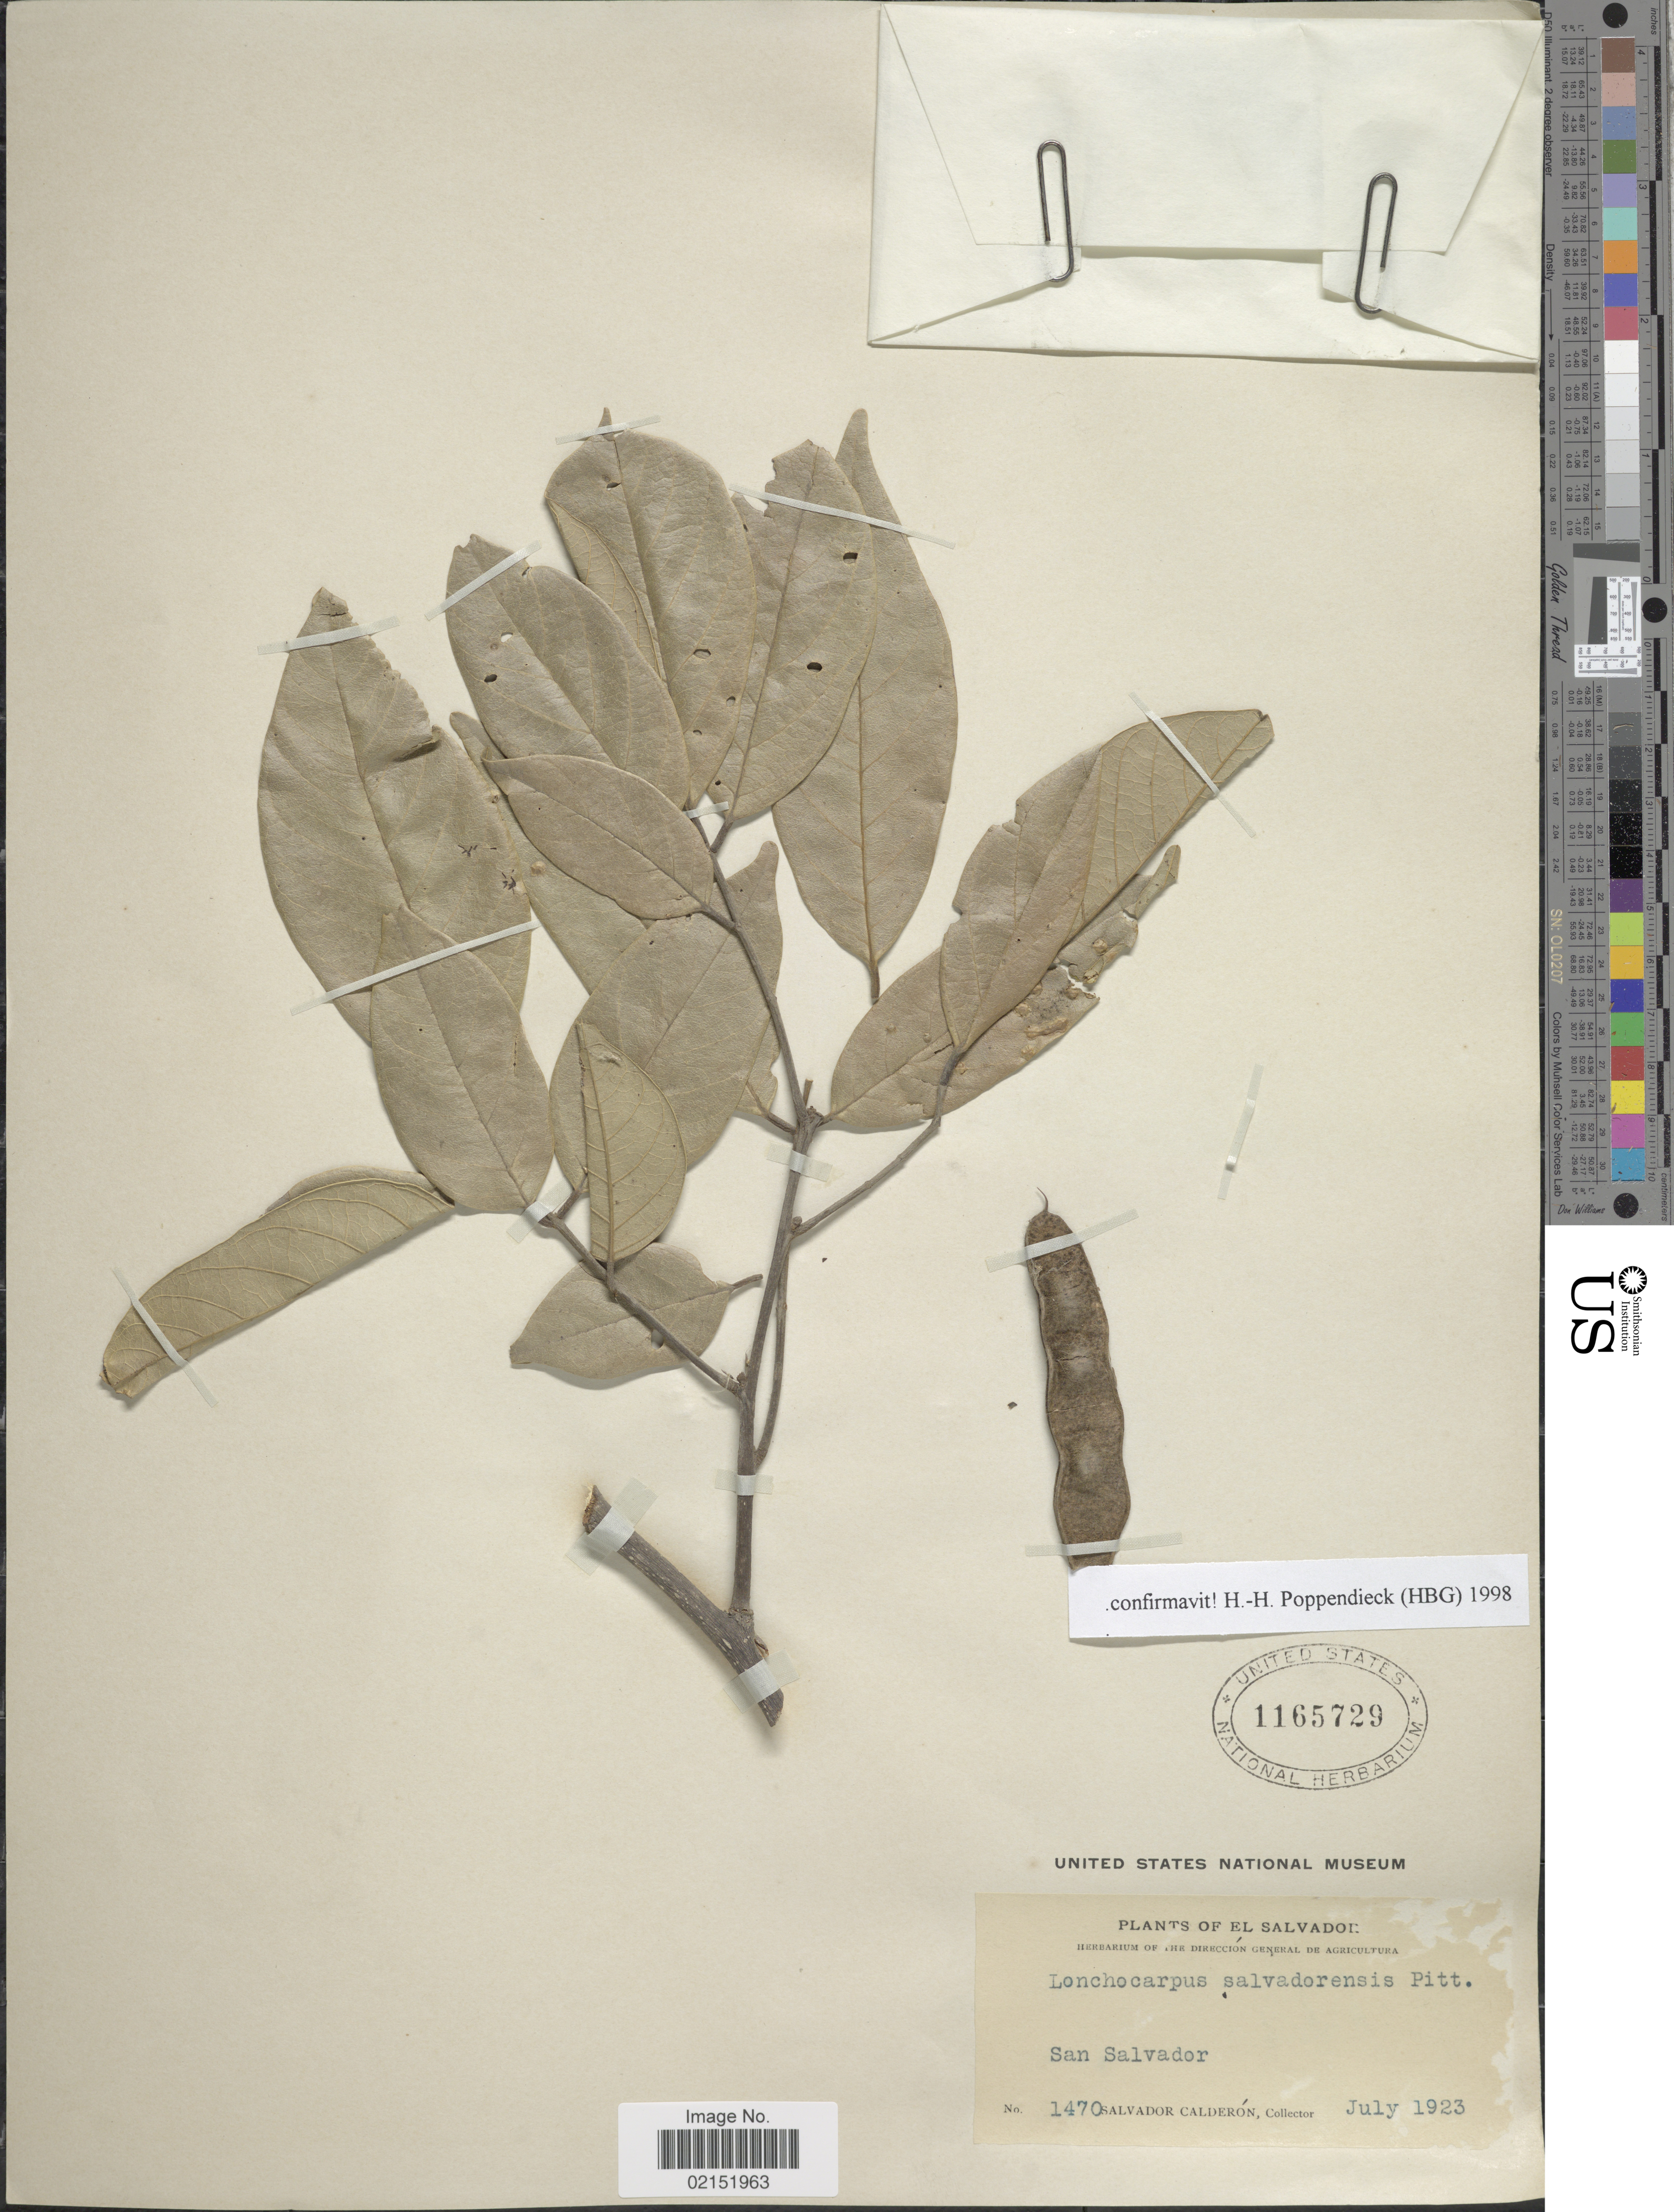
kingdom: Plantae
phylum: Tracheophyta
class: Magnoliopsida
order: Fabales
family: Fabaceae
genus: Lonchocarpus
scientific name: Lonchocarpus salvadorensis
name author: Pittier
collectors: S. Calderón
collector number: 1470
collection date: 1923-07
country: El Salvador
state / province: San Salvador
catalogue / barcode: US 1165729